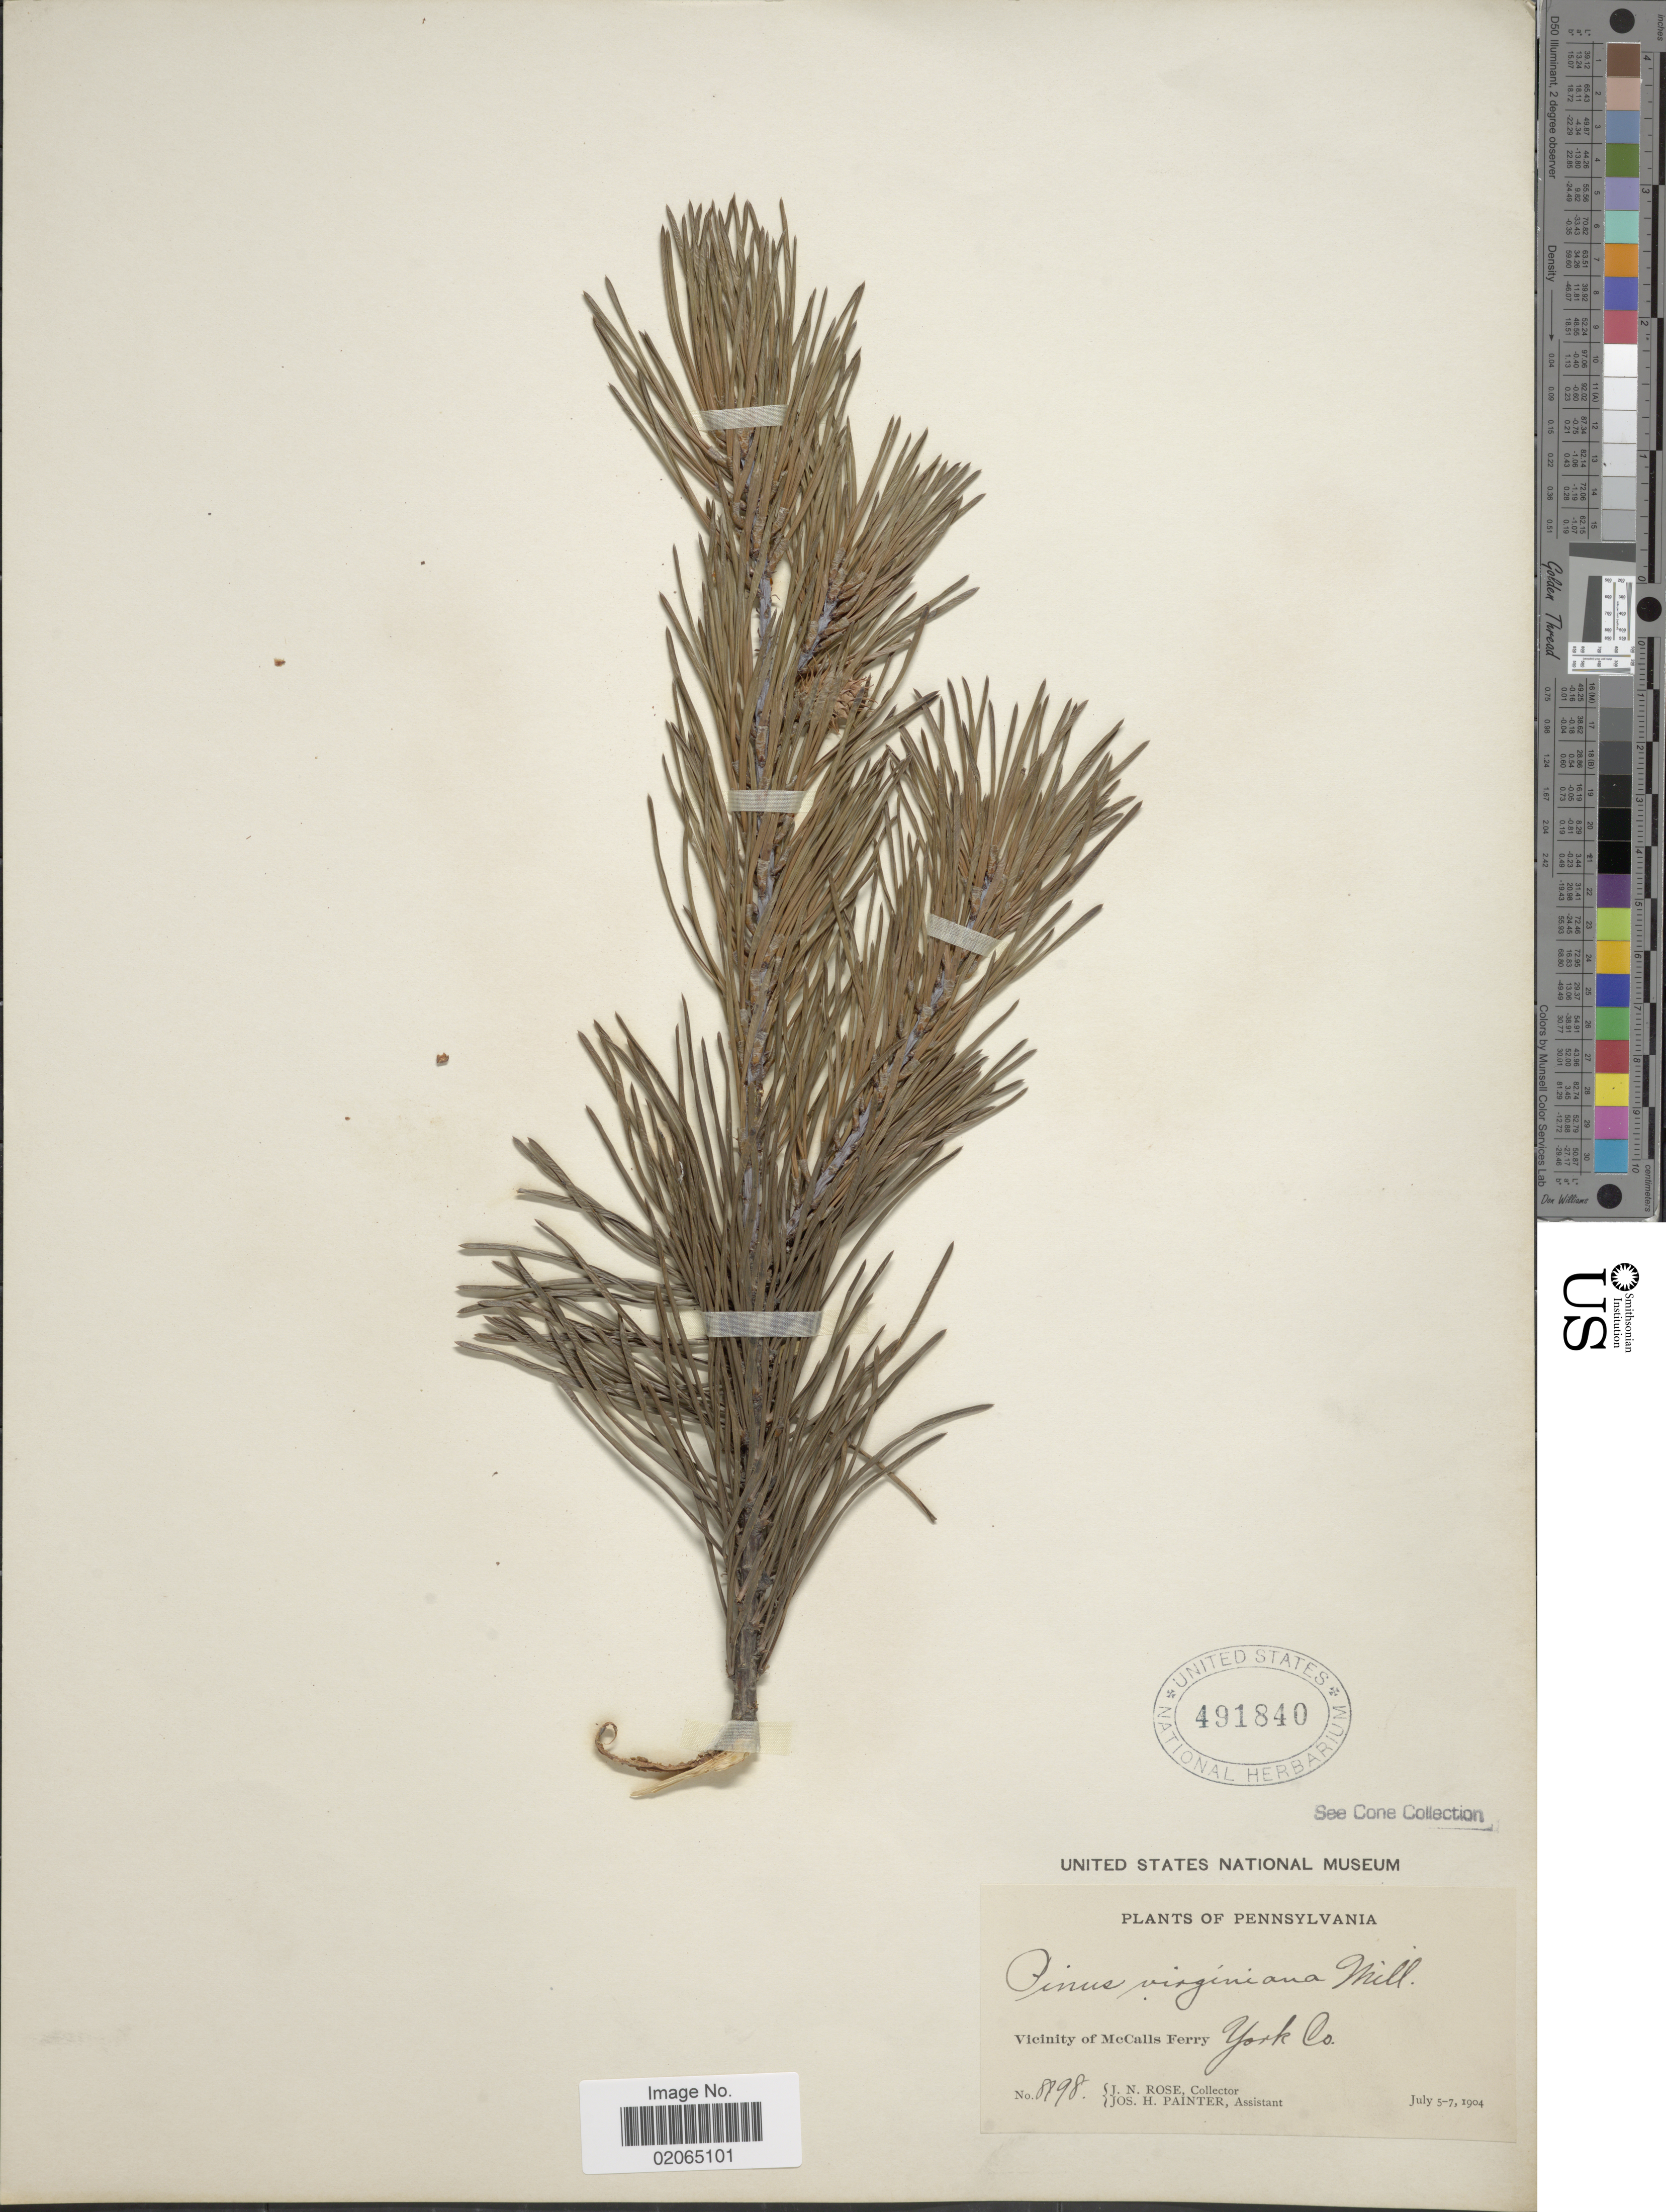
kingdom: Plantae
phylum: Tracheophyta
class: Pinopsida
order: Pinales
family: Pinaceae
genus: Pinus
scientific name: Pinus virginiana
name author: Mill.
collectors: J. N. Rose & J. H. Painter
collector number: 8798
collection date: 1904-07-05/1904-07-07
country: United States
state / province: Pennsylvania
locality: Vicinity of McCalls Ferry York Co.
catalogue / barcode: US 491840